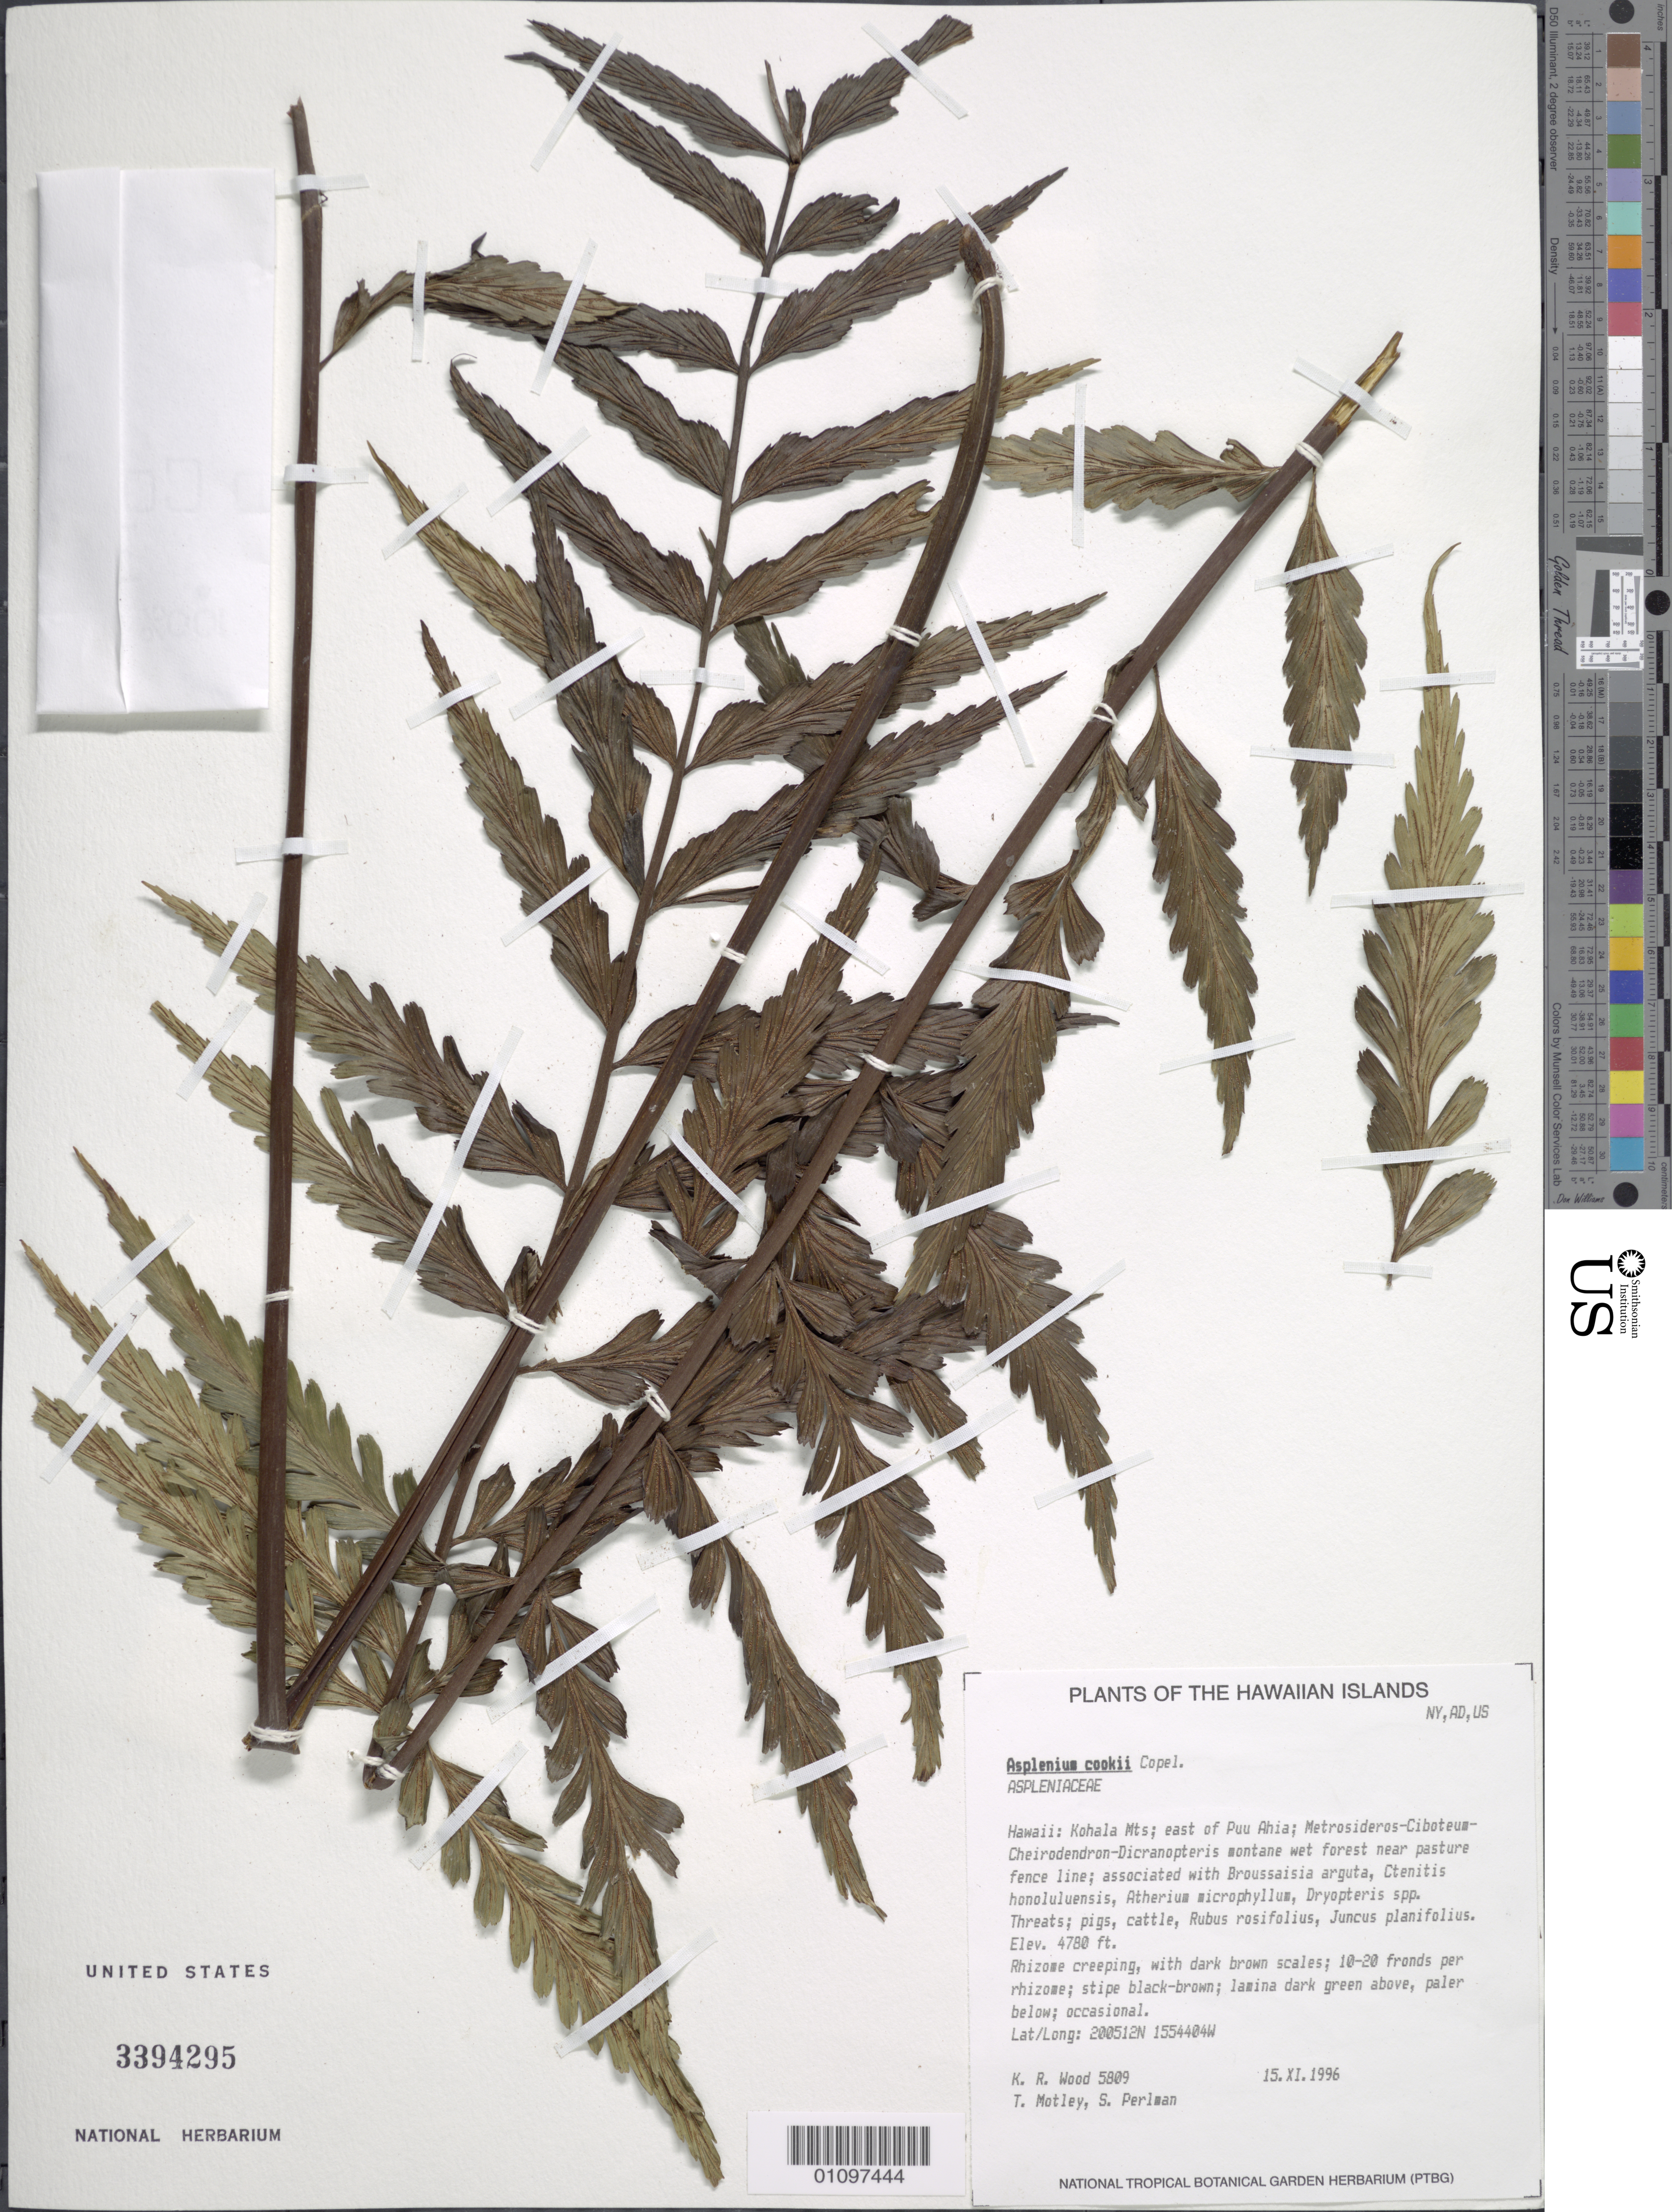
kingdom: Plantae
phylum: Tracheophyta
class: Polypodiopsida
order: Polypodiales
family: Aspleniaceae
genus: Asplenium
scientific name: Asplenium polyodon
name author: G. Forst.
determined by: Wagner, W. L., (BOT), Smithsonian Institution - National Museum of Natural History (UNITED STATES)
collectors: K. R. Wood & S. P. Perlman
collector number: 5809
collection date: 1996-11-15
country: United States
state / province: Hawaii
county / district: Hawaii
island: Hawaii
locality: Kohala Mts., east of Pu'u Ahia.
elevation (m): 1457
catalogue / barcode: US 3394295